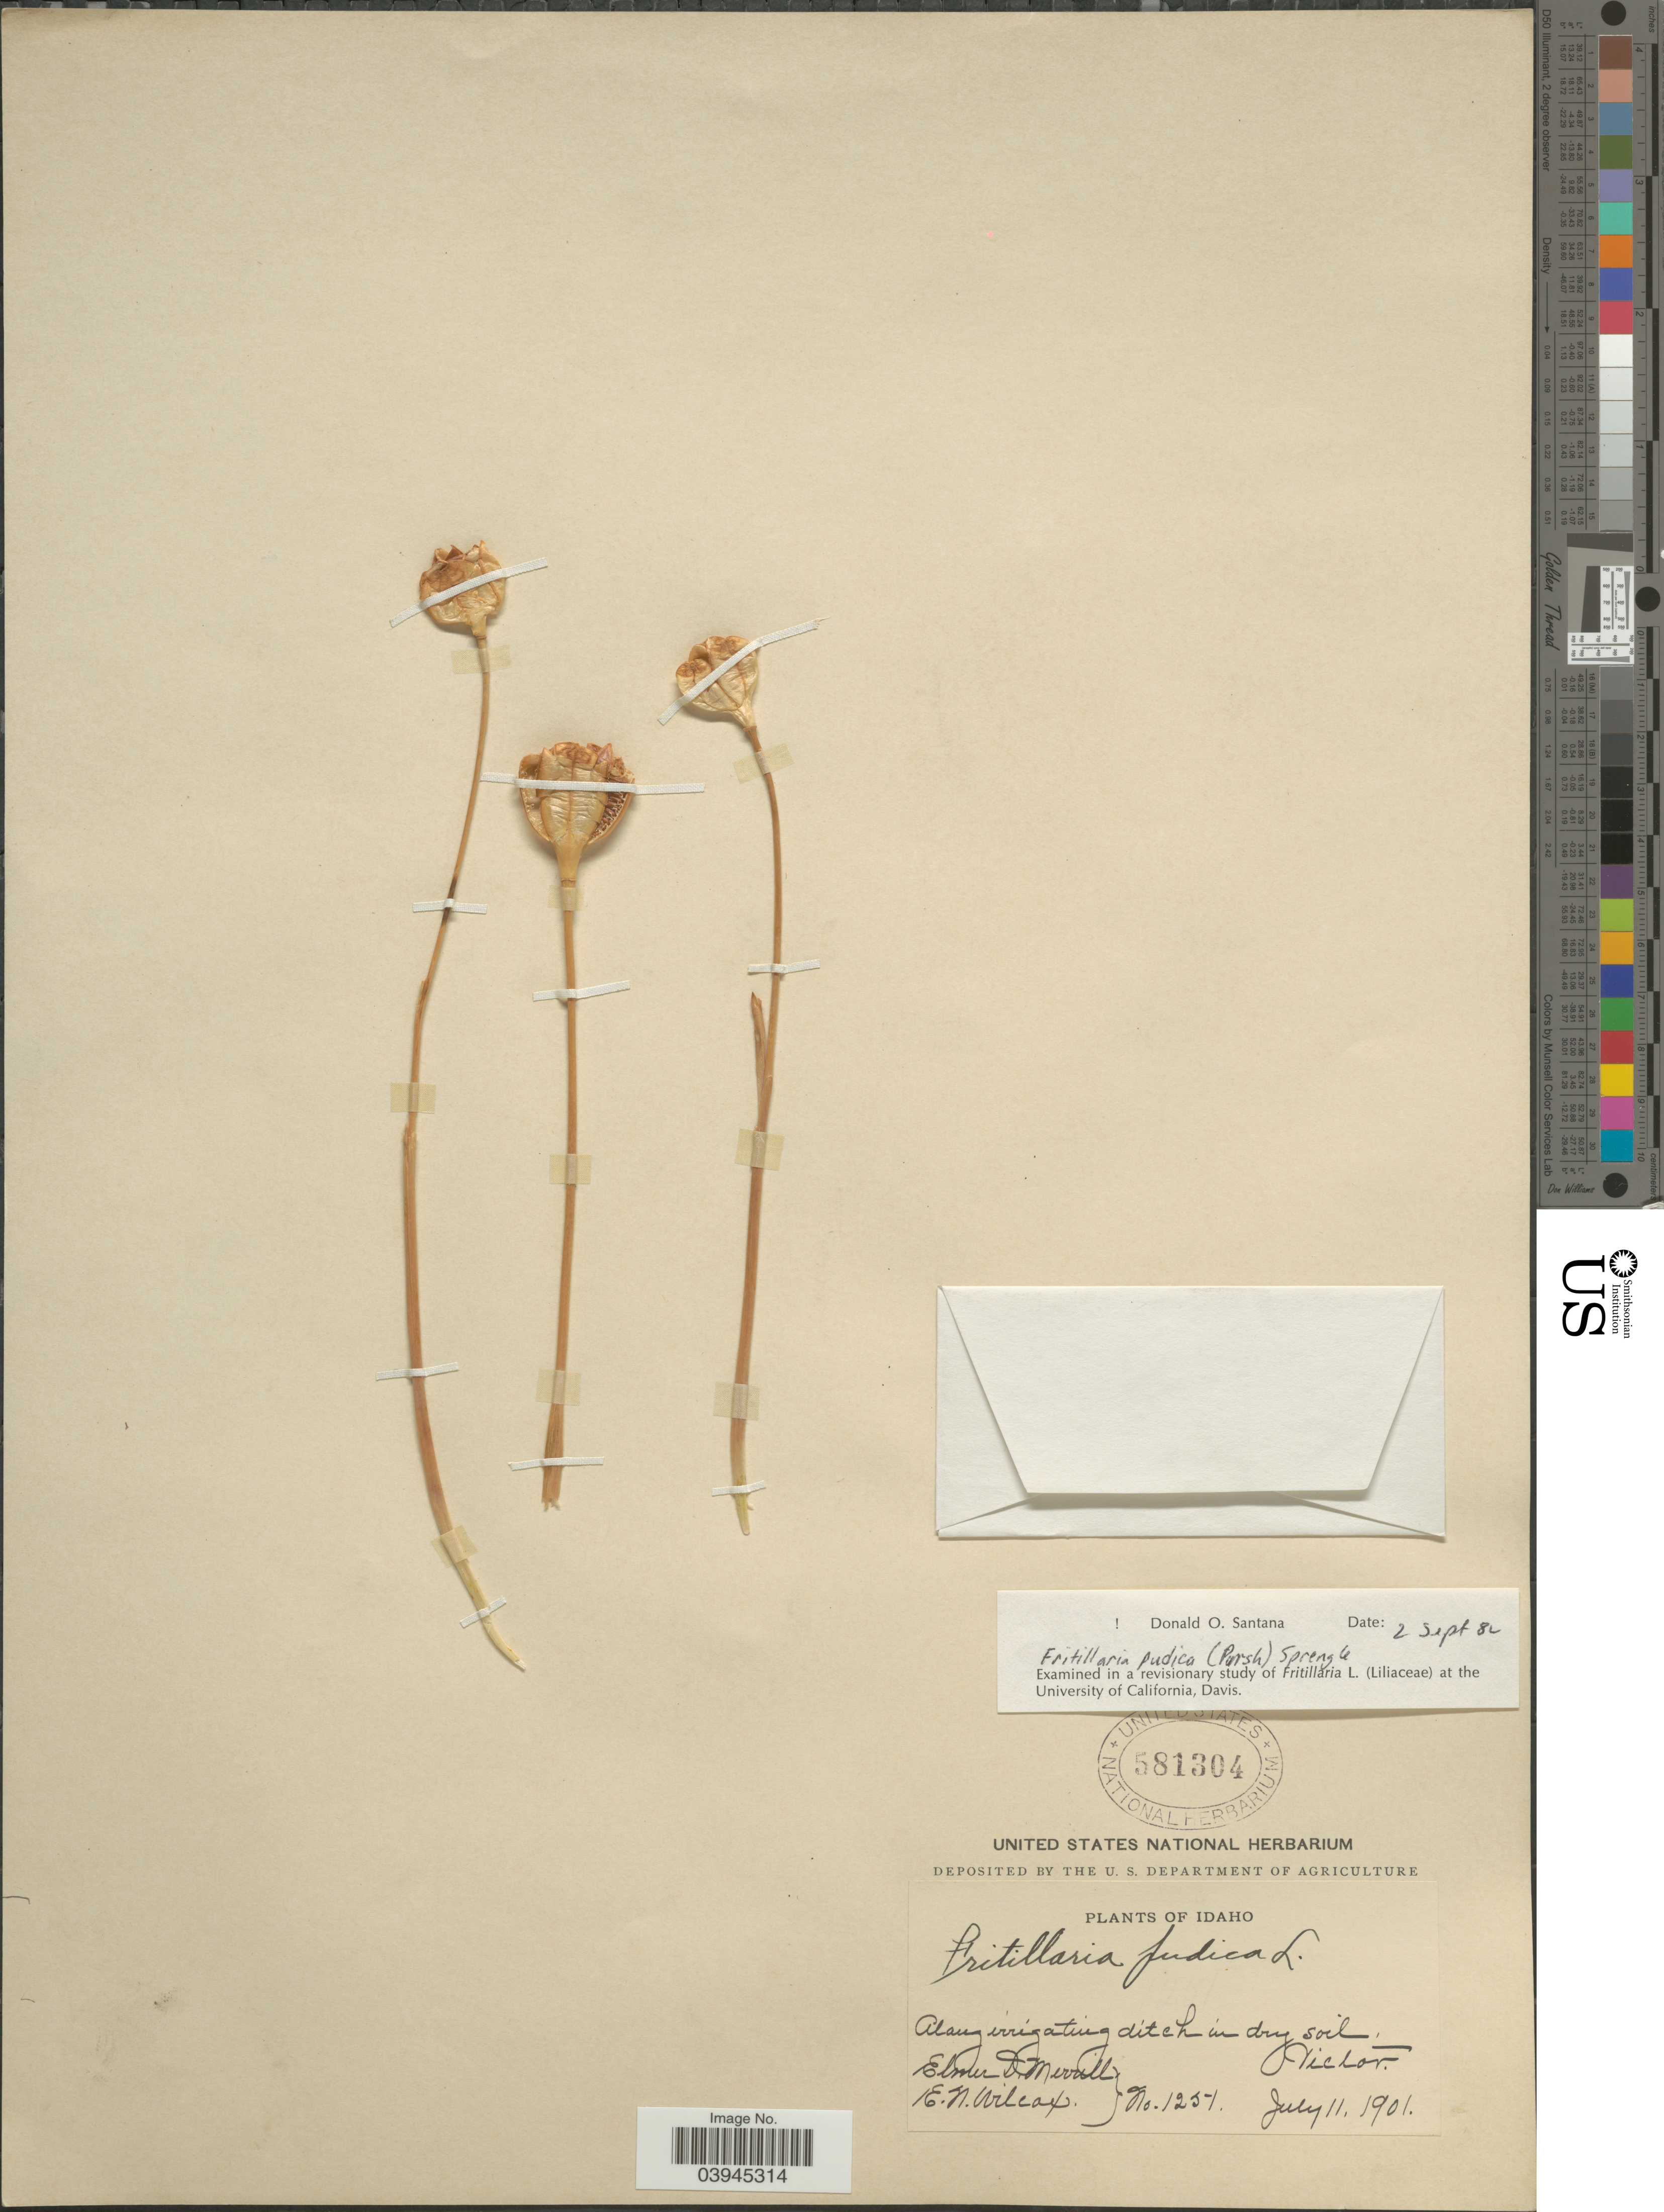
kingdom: Plantae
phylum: Tracheophyta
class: Liliopsida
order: Liliales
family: Liliaceae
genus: Fritillaria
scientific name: Fritillaria pudica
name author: (Pursh) Spreng.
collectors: E. D. Merrill & E. Wilcox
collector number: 1251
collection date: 1901-07-11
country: United States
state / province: Idaho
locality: Victor.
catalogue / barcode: US 581304